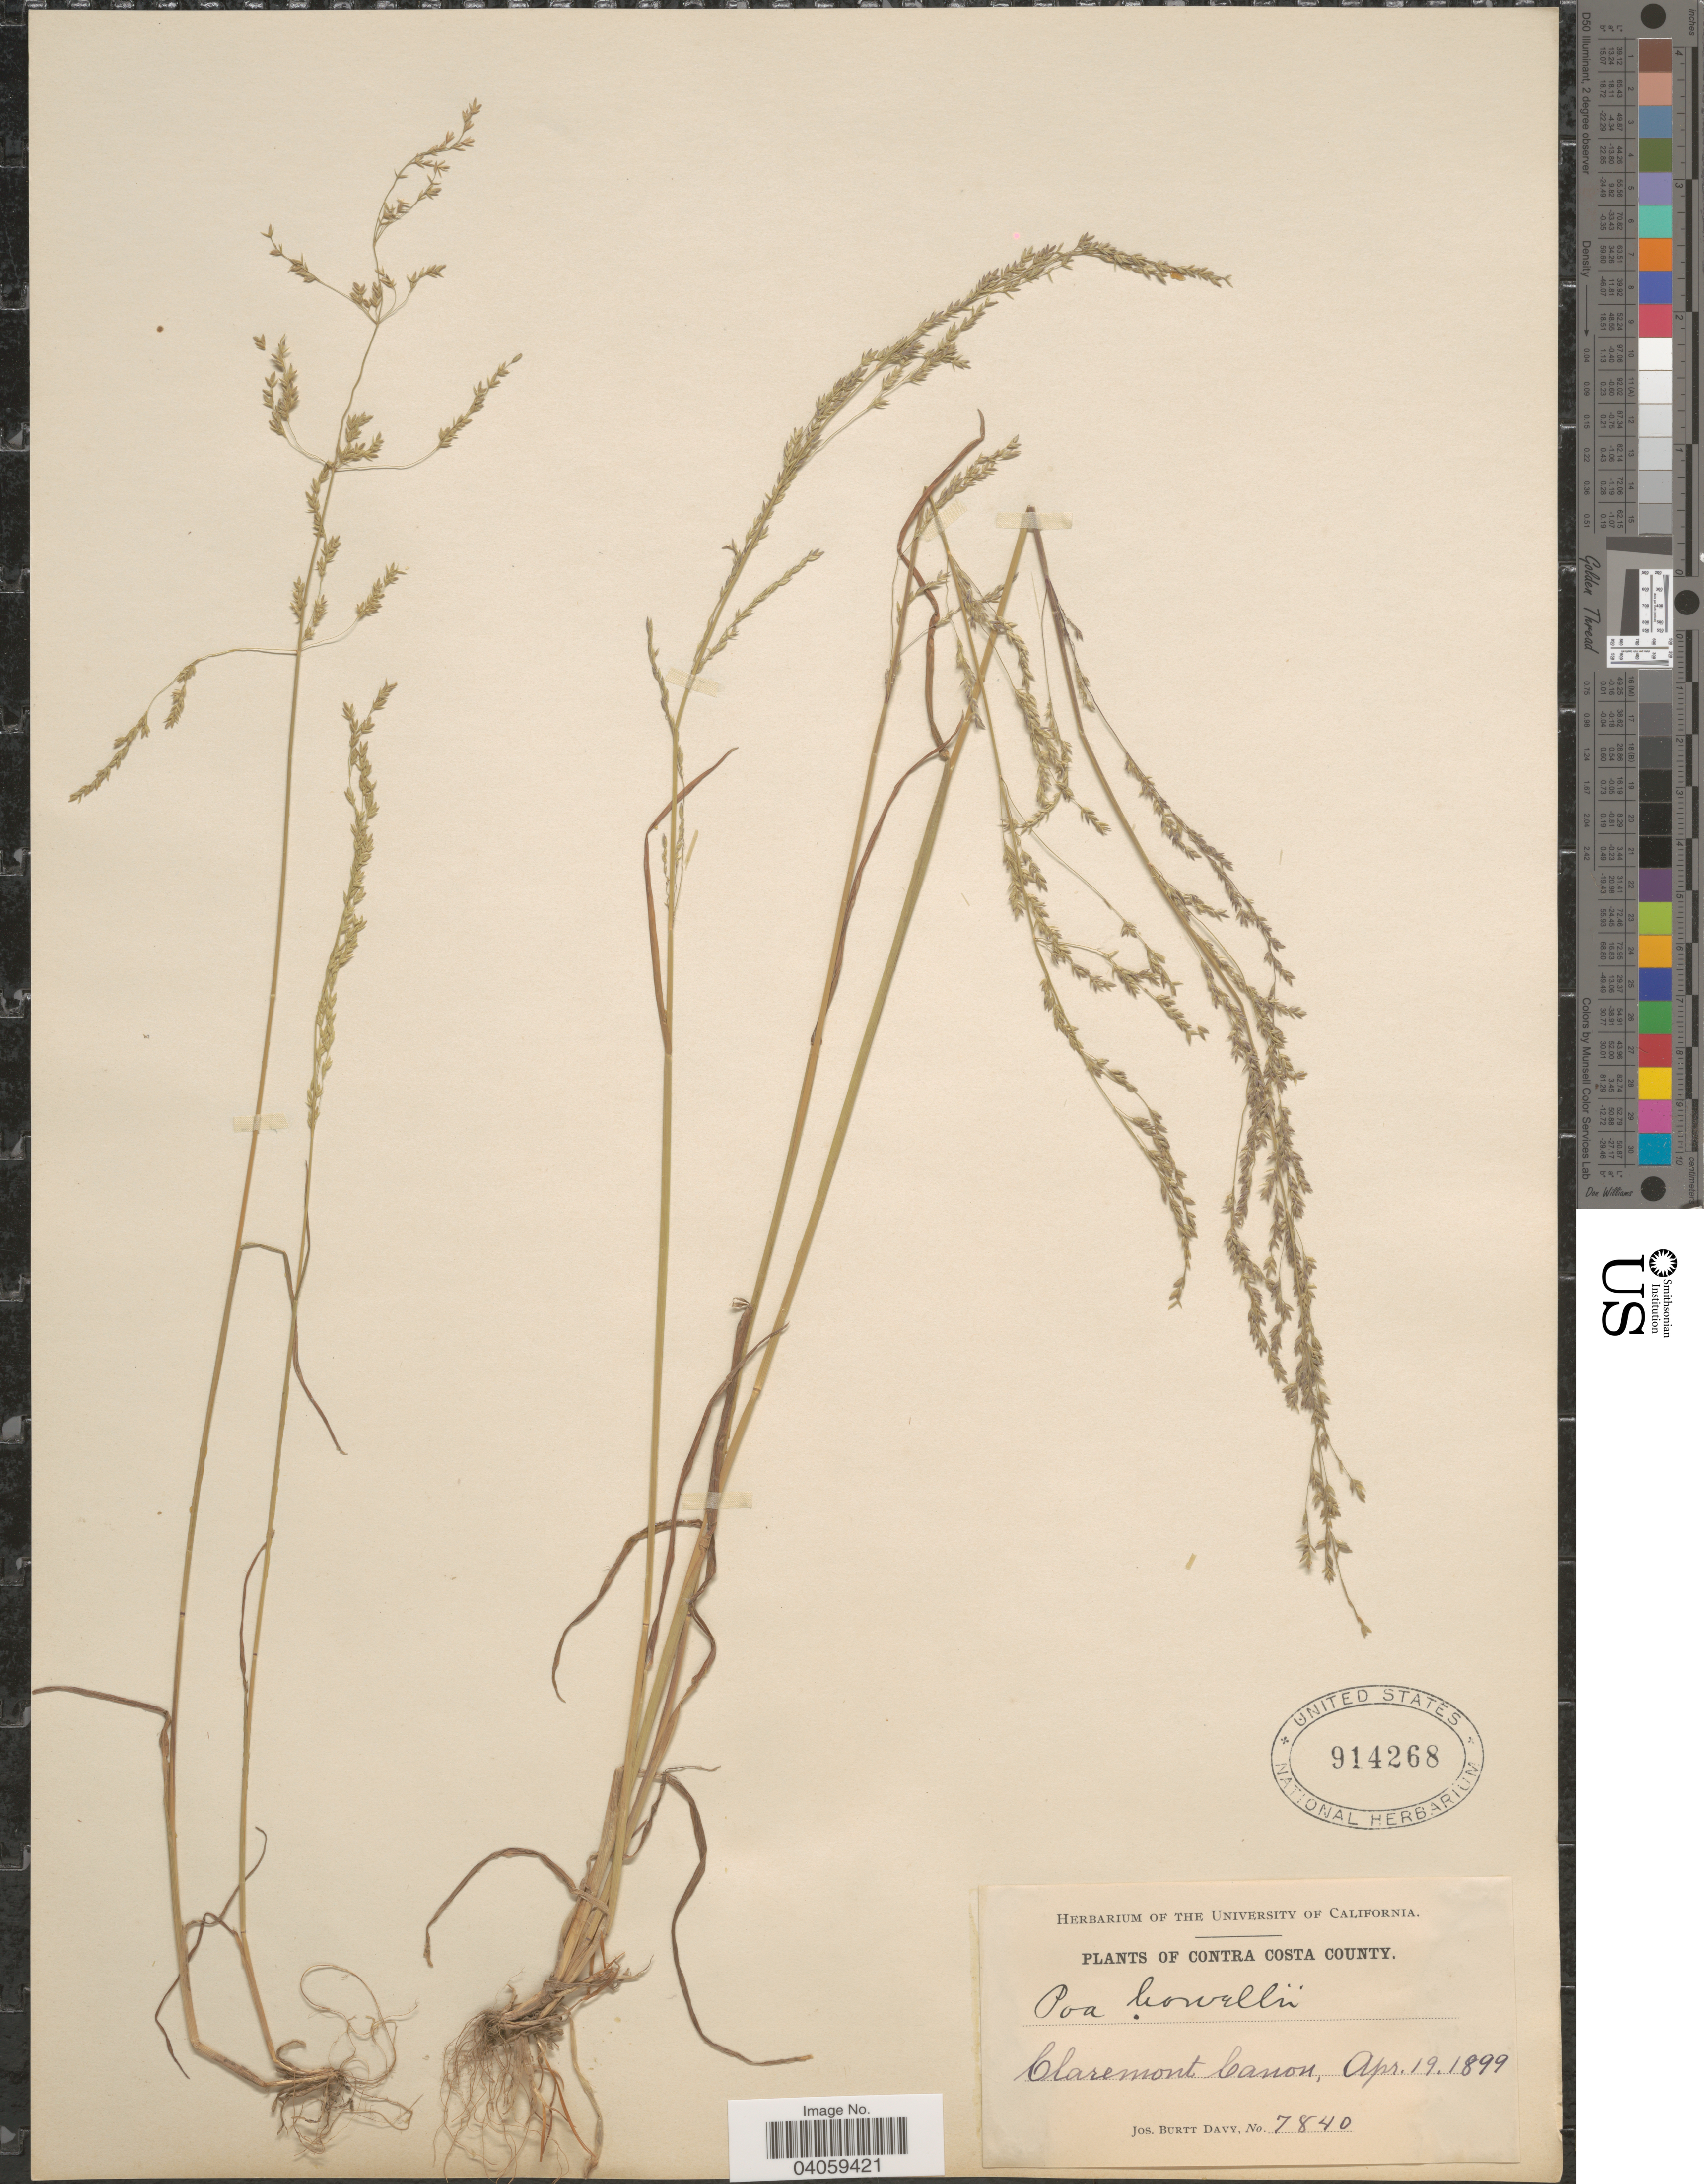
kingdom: Plantae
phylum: Tracheophyta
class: Liliopsida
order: Poales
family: Poaceae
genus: Poa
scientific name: Poa howellii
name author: Vasey & Scribn.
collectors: J. Burtt Davy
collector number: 7840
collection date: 1899-04-19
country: United States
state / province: California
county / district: Contra Costa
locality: Contra Costa County. Claremont Canon.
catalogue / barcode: US 914268